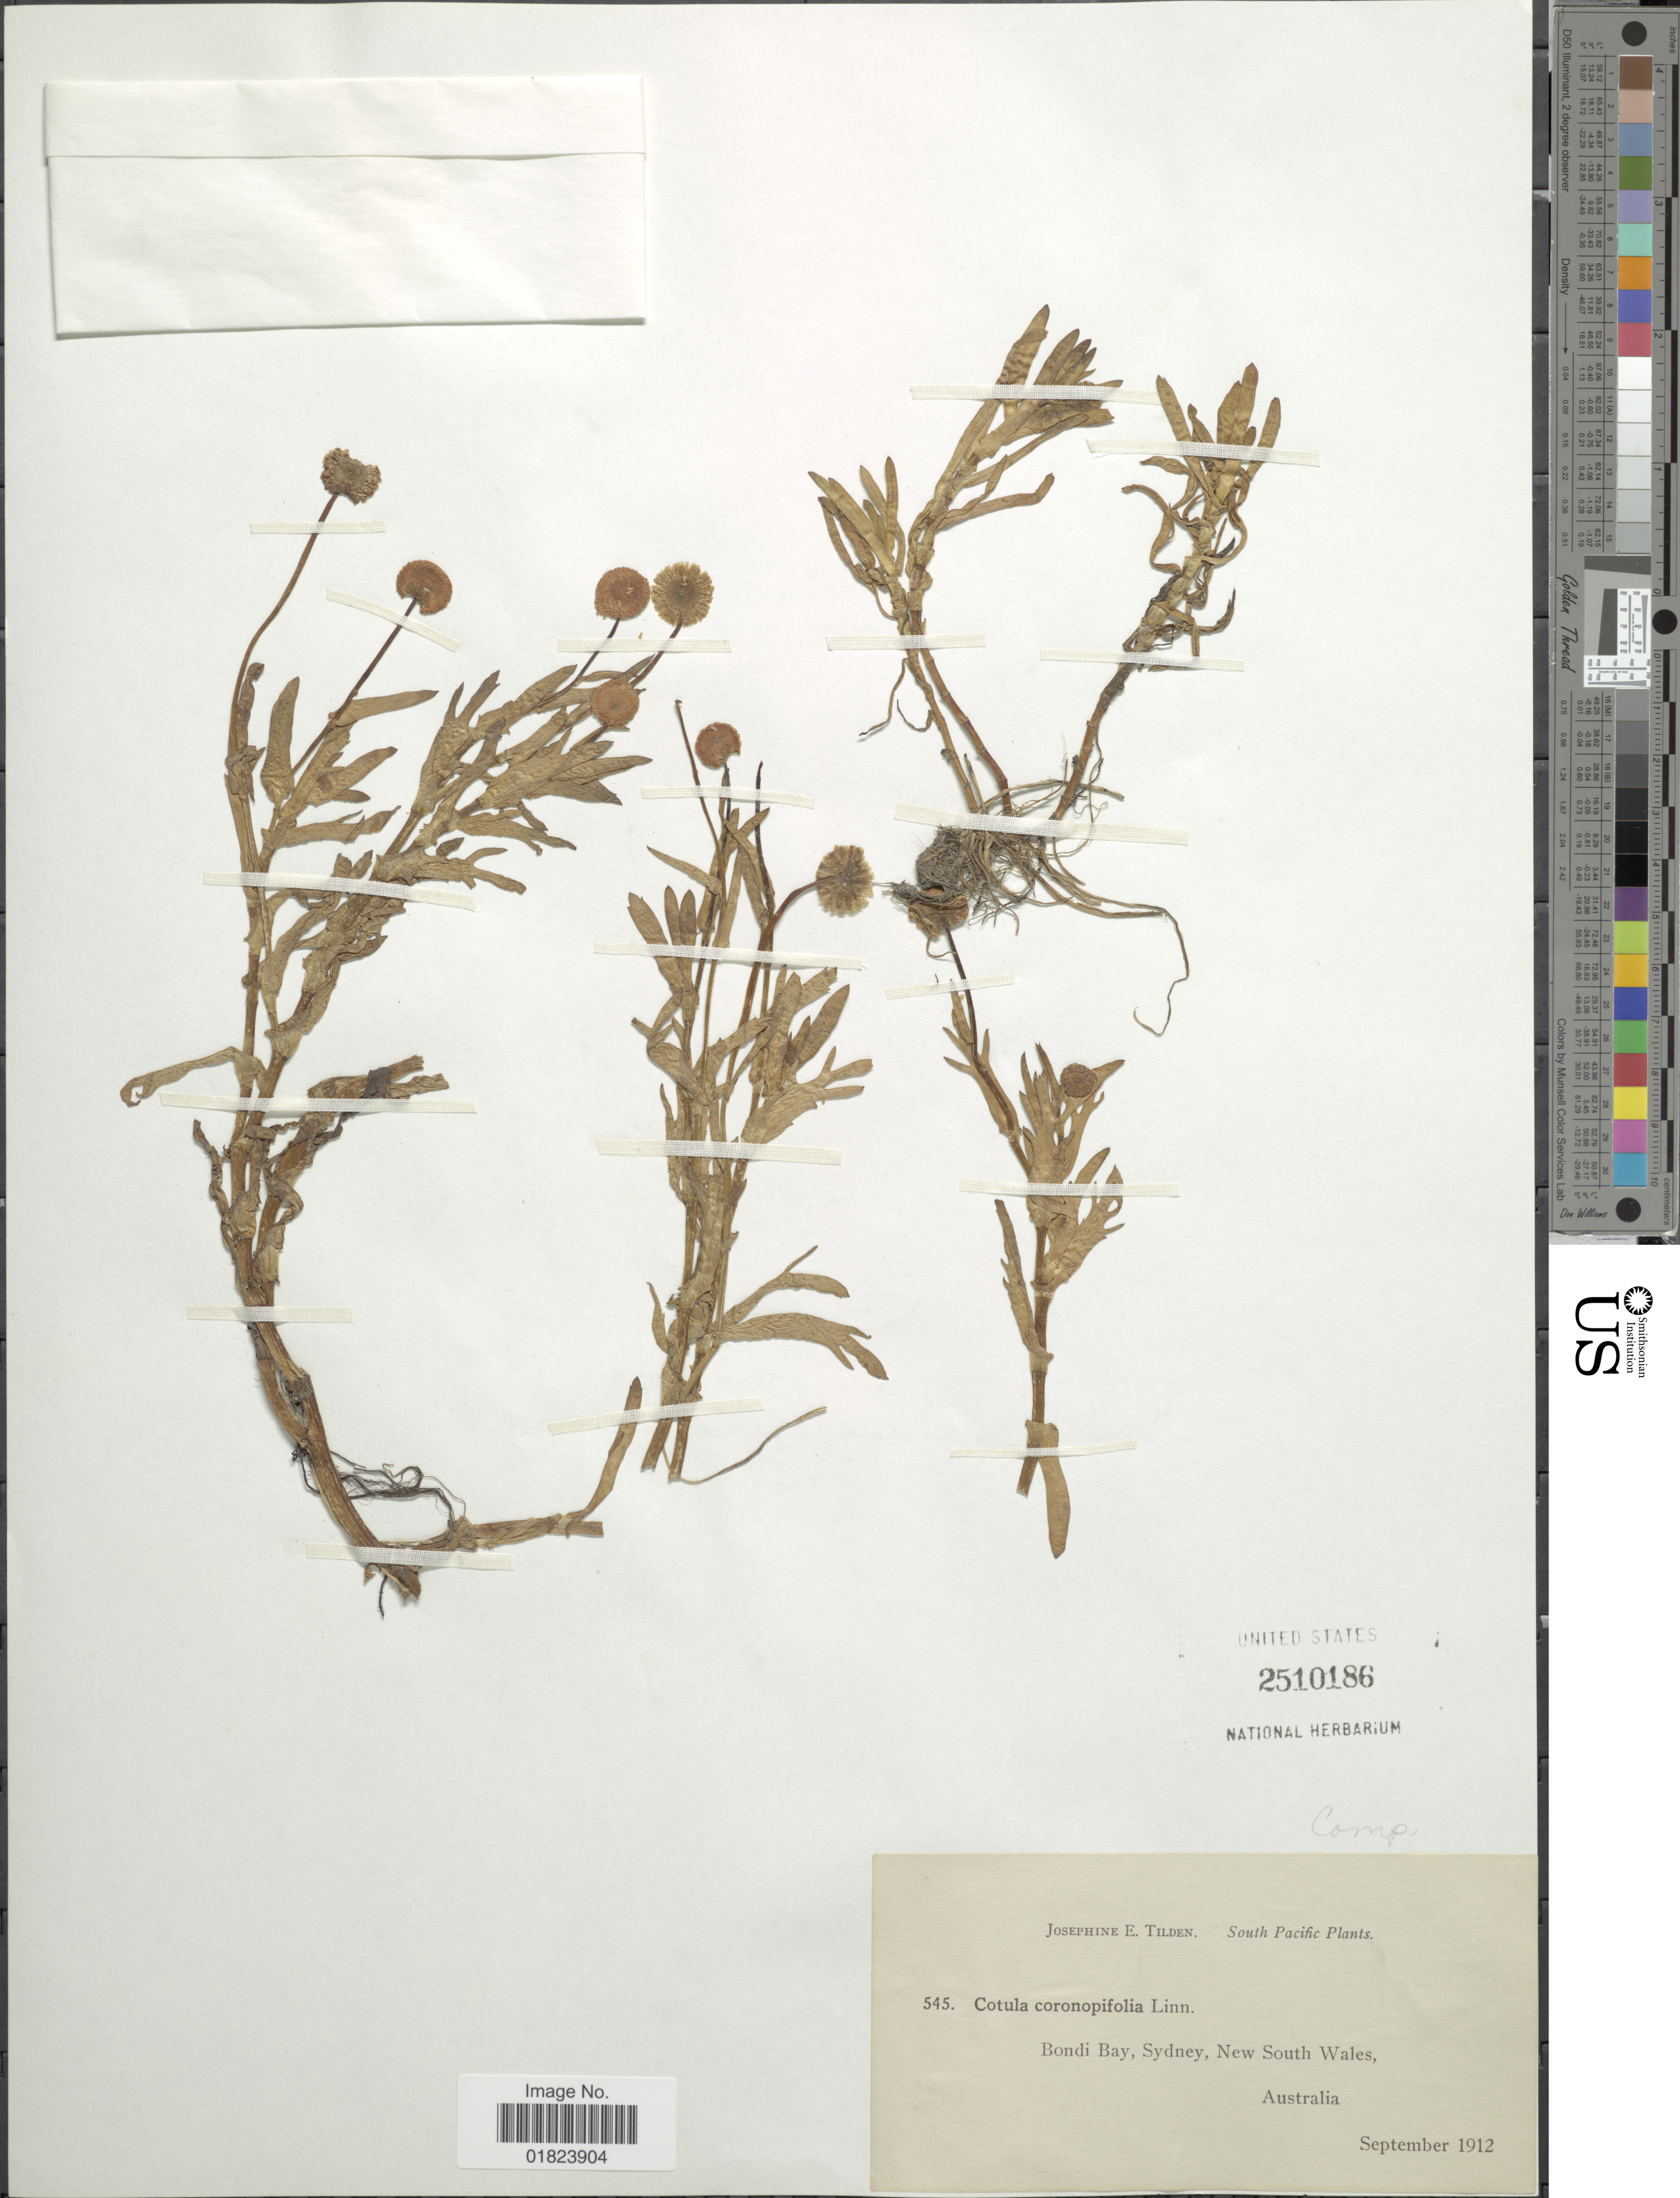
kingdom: Plantae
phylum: Tracheophyta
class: Magnoliopsida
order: Asterales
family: Asteraceae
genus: Cotula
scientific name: Cotula coronopifolia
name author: L.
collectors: J. E. Tilden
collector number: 545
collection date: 1912-09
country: Australia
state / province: New South Wales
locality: Bondi Bay, Sydney.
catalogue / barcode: US 2510186